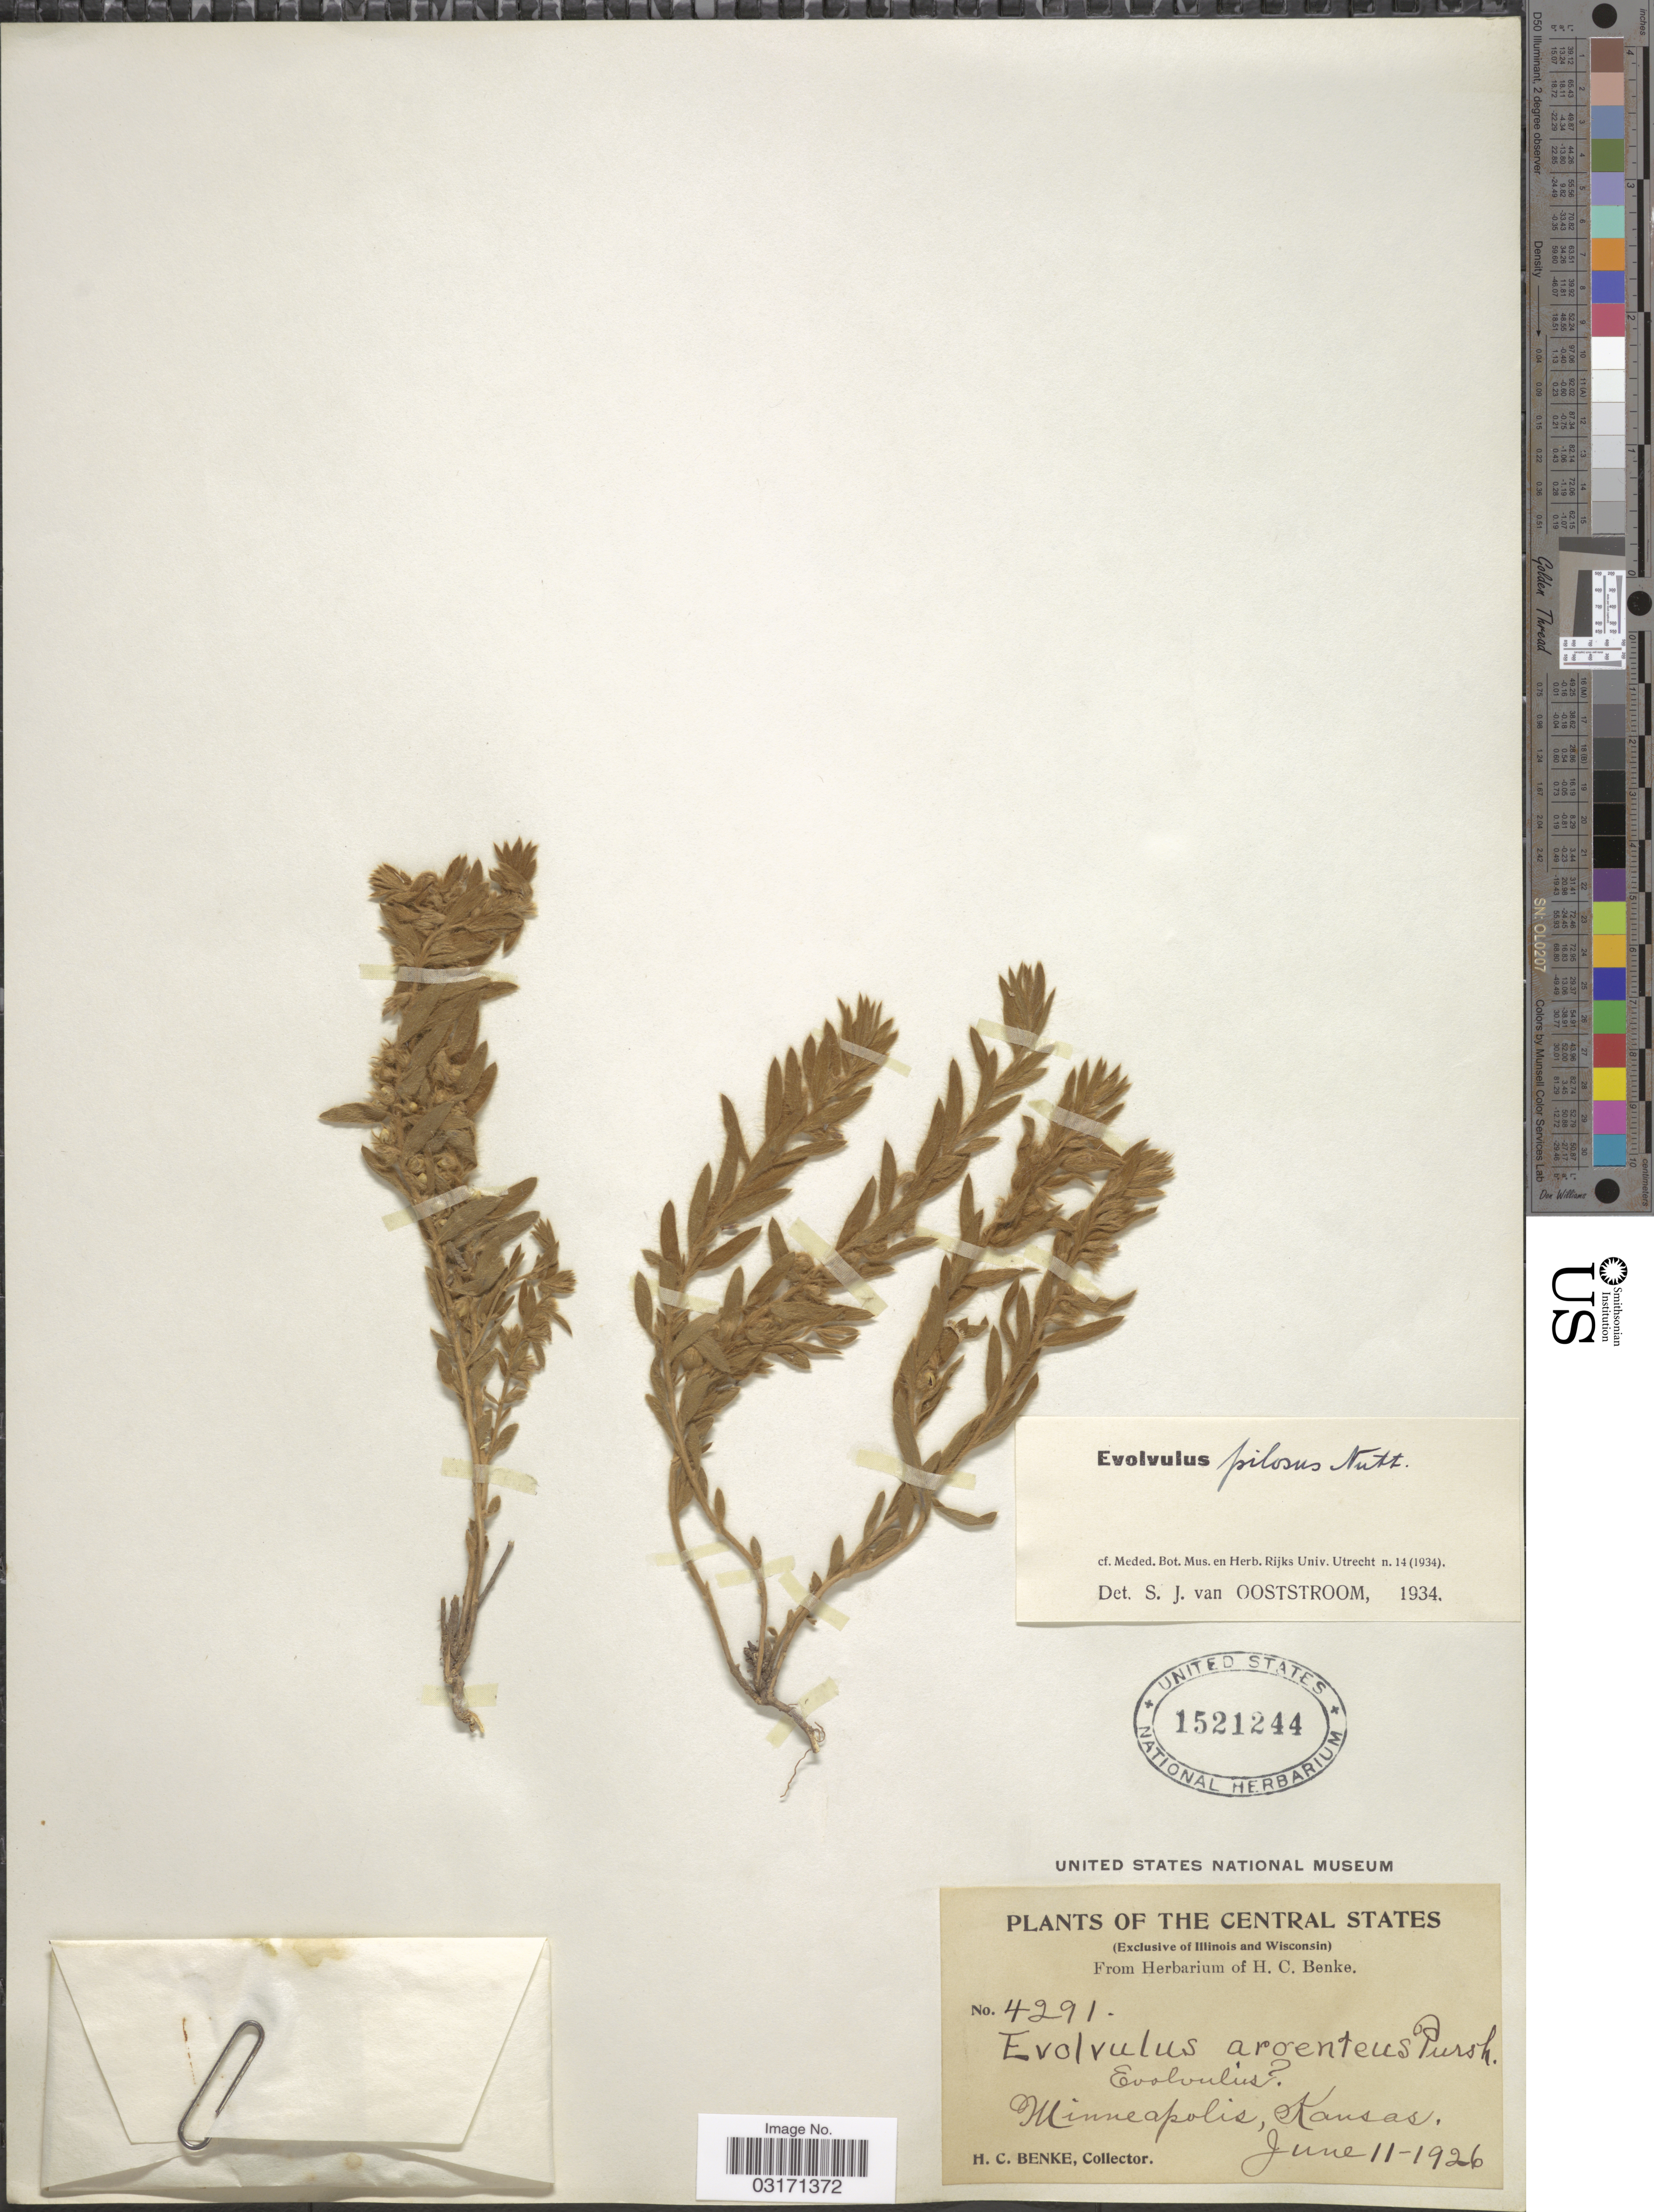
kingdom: Plantae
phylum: Tracheophyta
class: Magnoliopsida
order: Solanales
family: Convolvulaceae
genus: Evolvulus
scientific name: Evolvulus pilosus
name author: Roxb.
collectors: H. Benke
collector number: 4291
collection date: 1926-06-11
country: United States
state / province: Kansas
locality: The Central States. Minneapolis.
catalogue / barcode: US 1521244